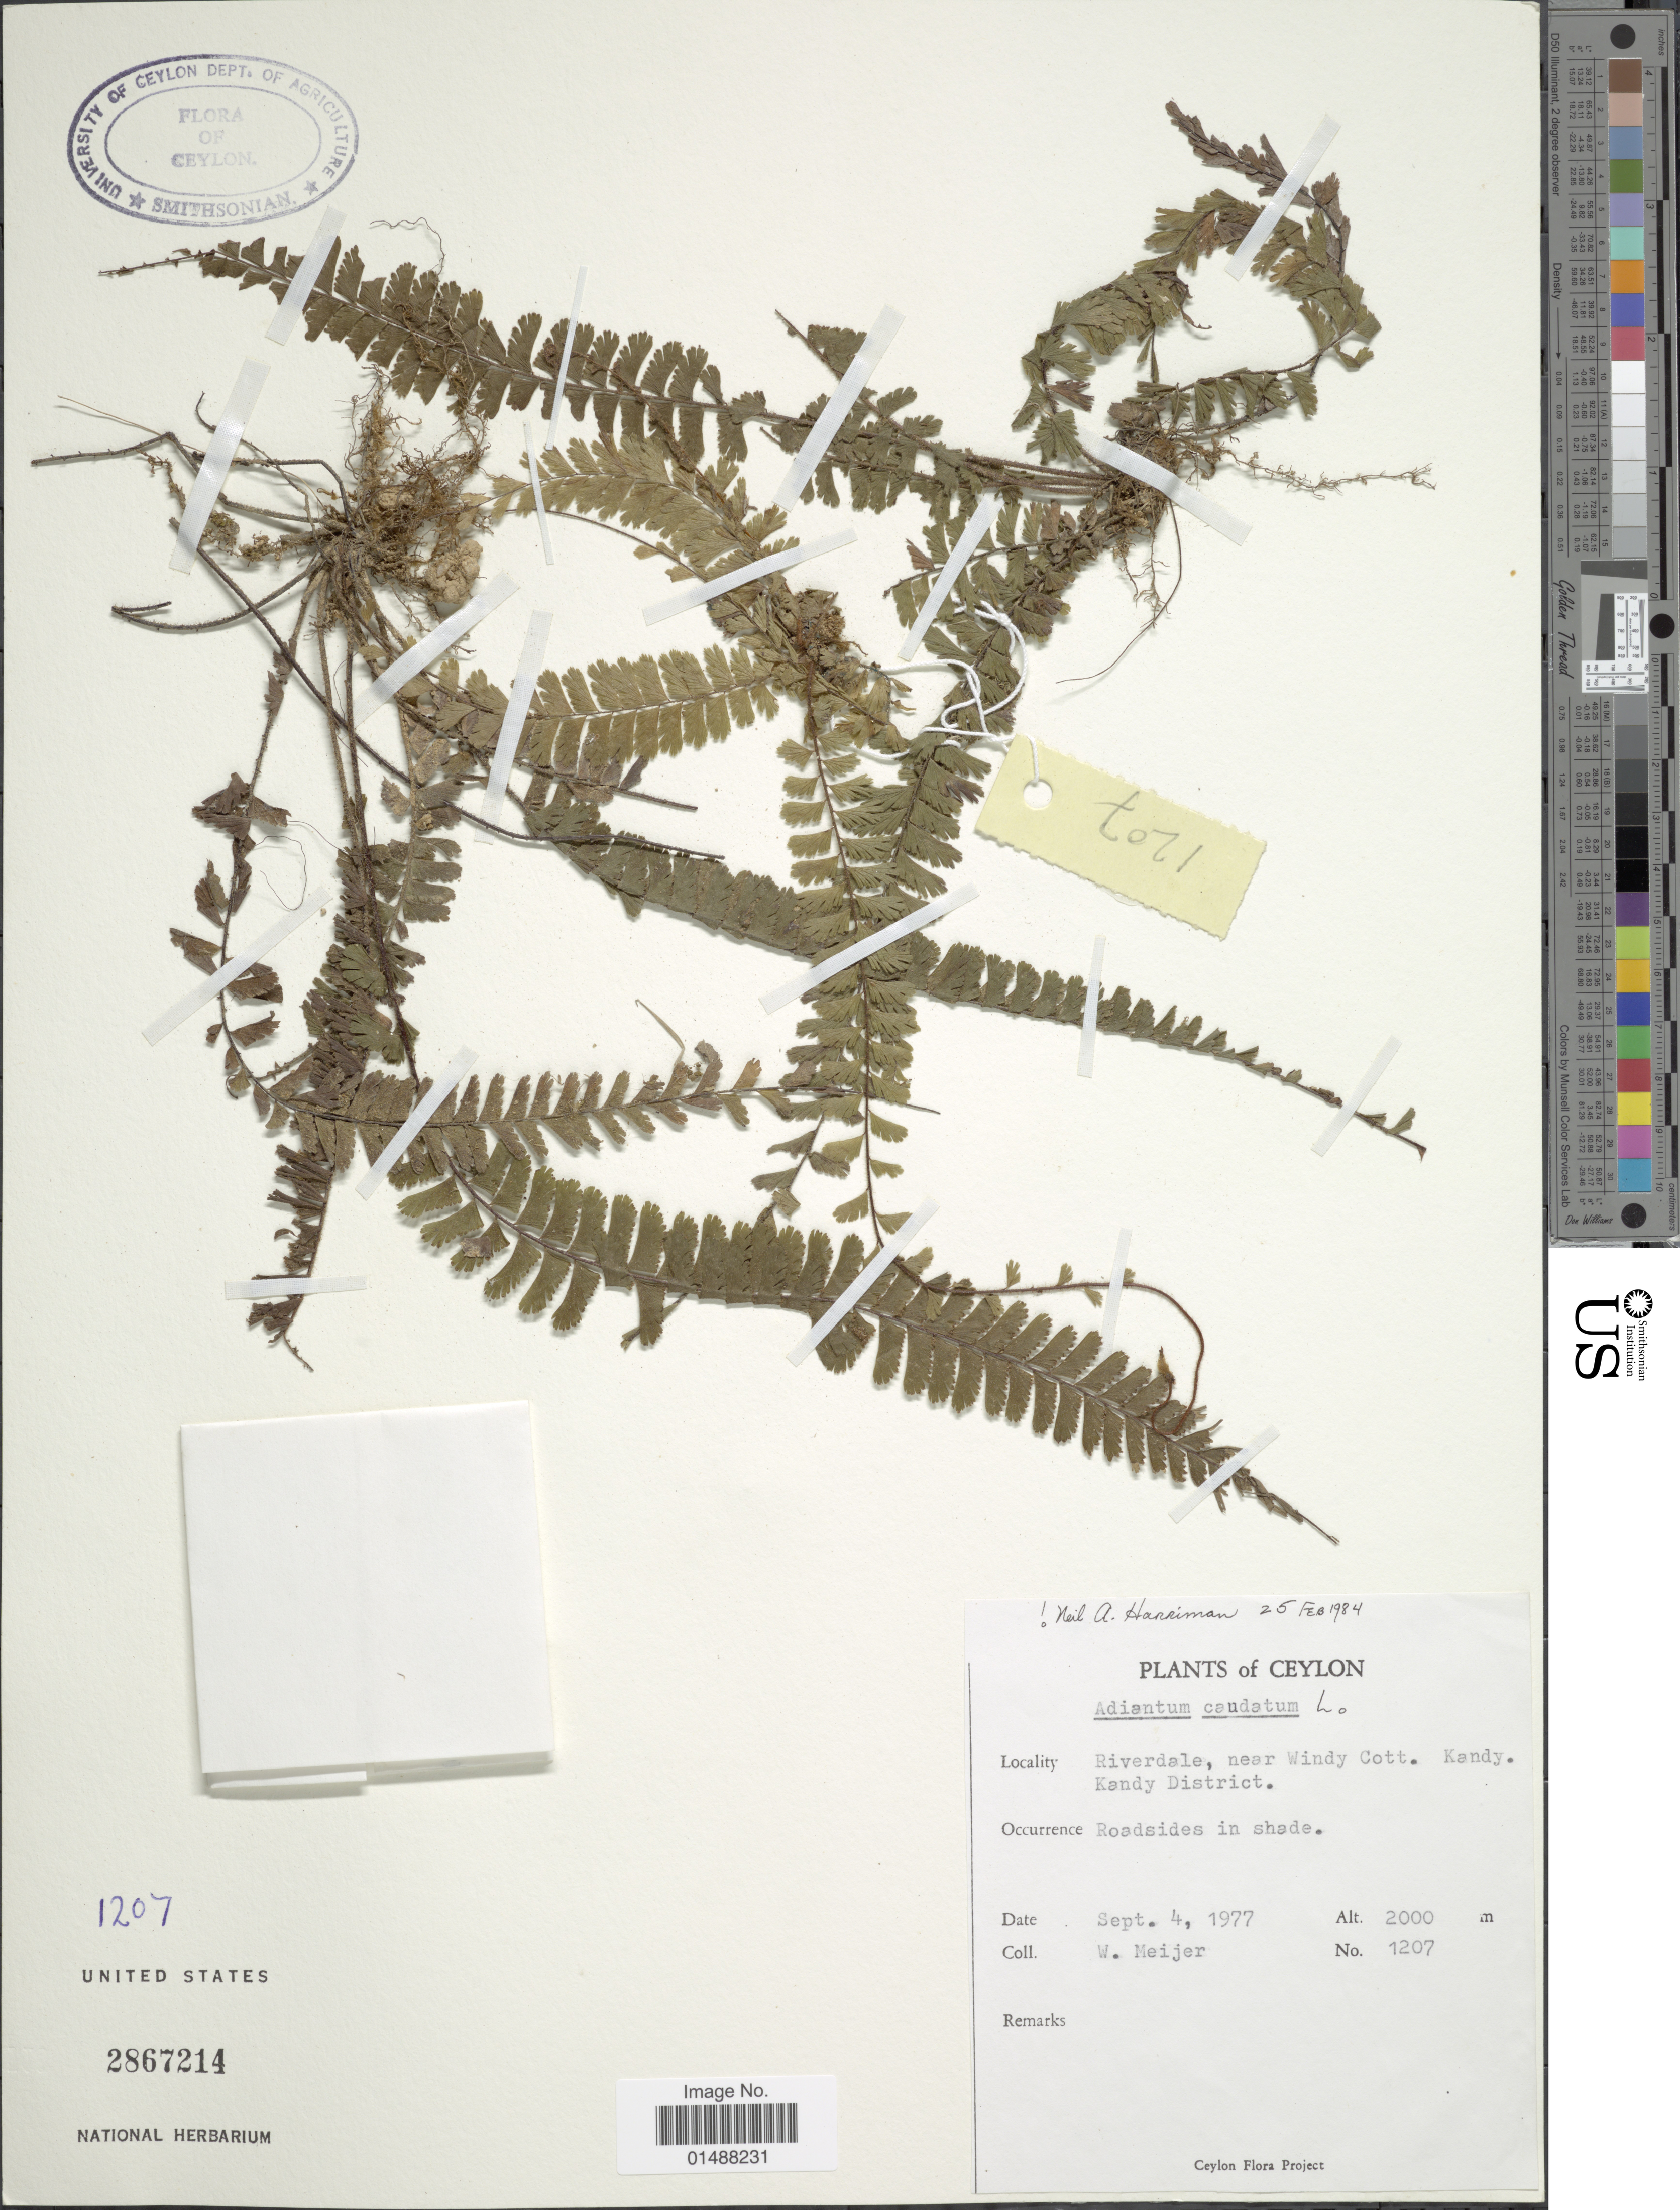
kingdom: Plantae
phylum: Tracheophyta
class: Polypodiopsida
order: Polypodiales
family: Pteridaceae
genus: Adiantum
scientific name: Adiantum caudatum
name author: L.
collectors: W. Meijer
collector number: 1207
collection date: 1977-09-04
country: Sri Lanka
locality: Riverdale, near Windy Cott. Kandy. Kandy District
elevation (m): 2000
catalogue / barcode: US 2867214